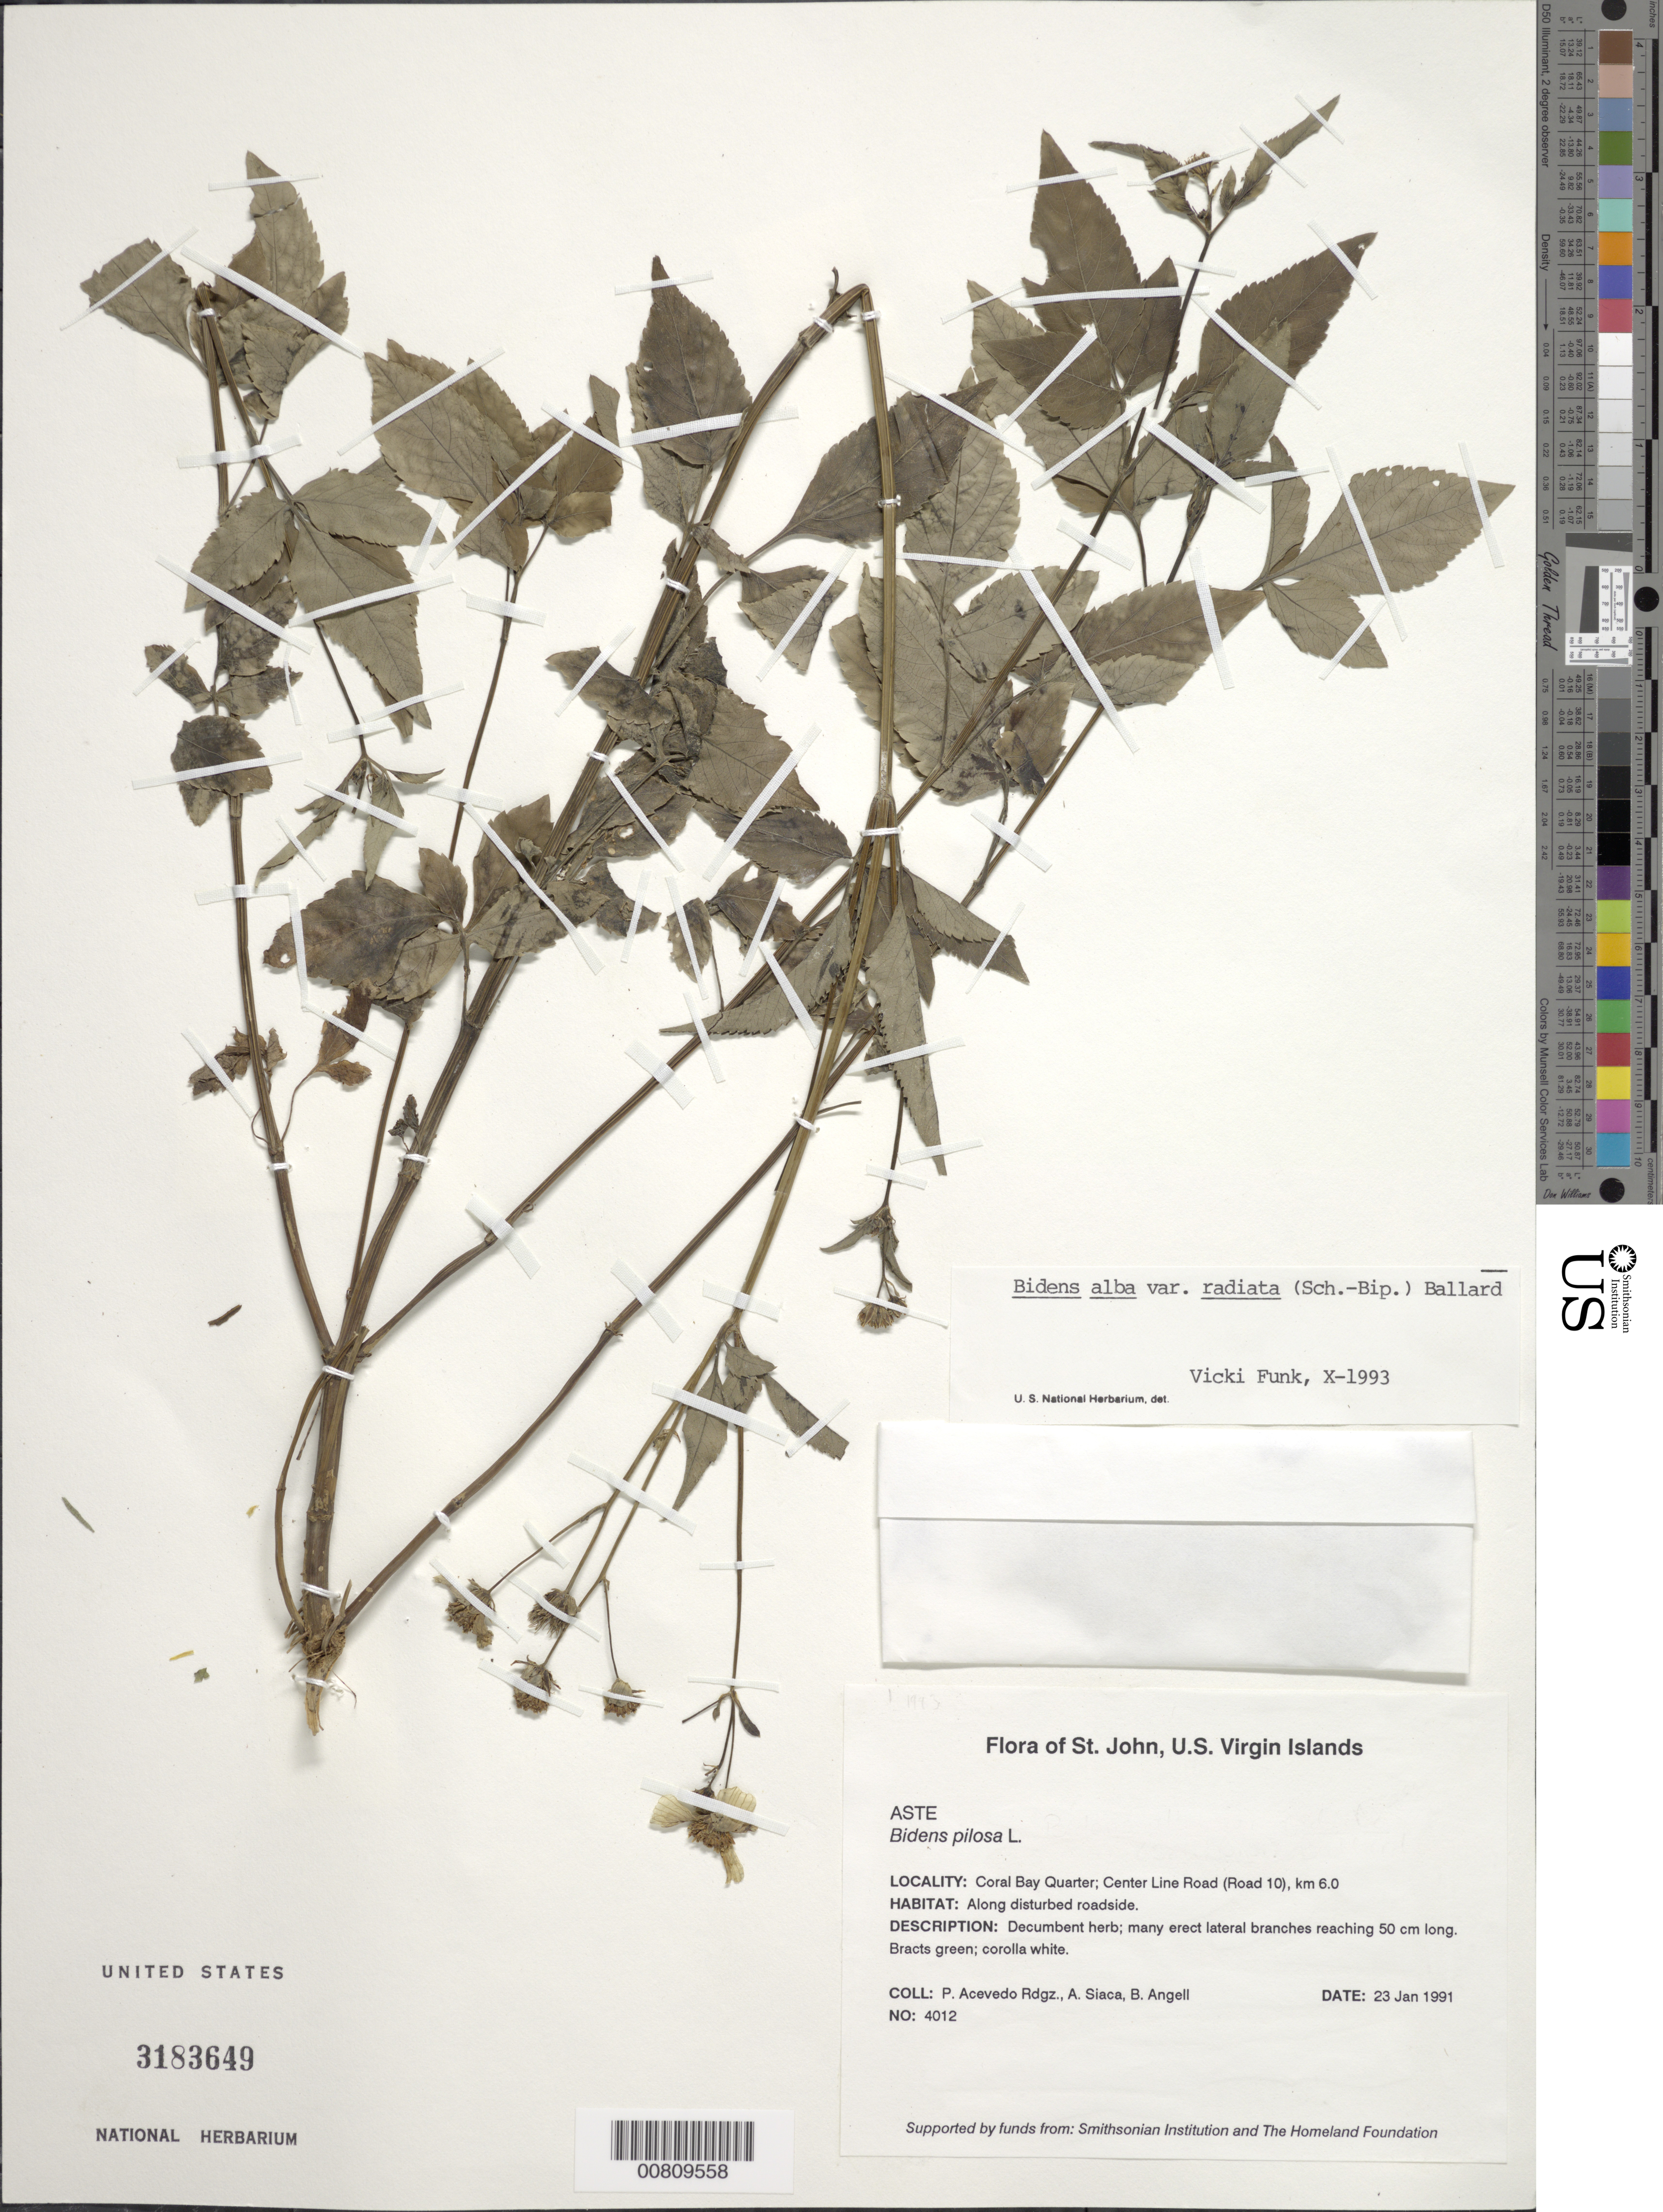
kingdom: Plantae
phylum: Tracheophyta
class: Magnoliopsida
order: Asterales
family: Asteraceae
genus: Bidens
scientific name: Bidens alba var. radiata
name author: (Sch. Bip.) R.E. Ballard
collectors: P. Acevedo-Rodr., A. Siaca & Bobbi Angell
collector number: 4012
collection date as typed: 23 Jan 1991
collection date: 1991-01-23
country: U.S. Virgin Islands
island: St. John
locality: Coral Bay Quarter; Center Line Road (Road 10), km 6.0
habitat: Along disturbed roadside.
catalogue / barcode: US 3183649